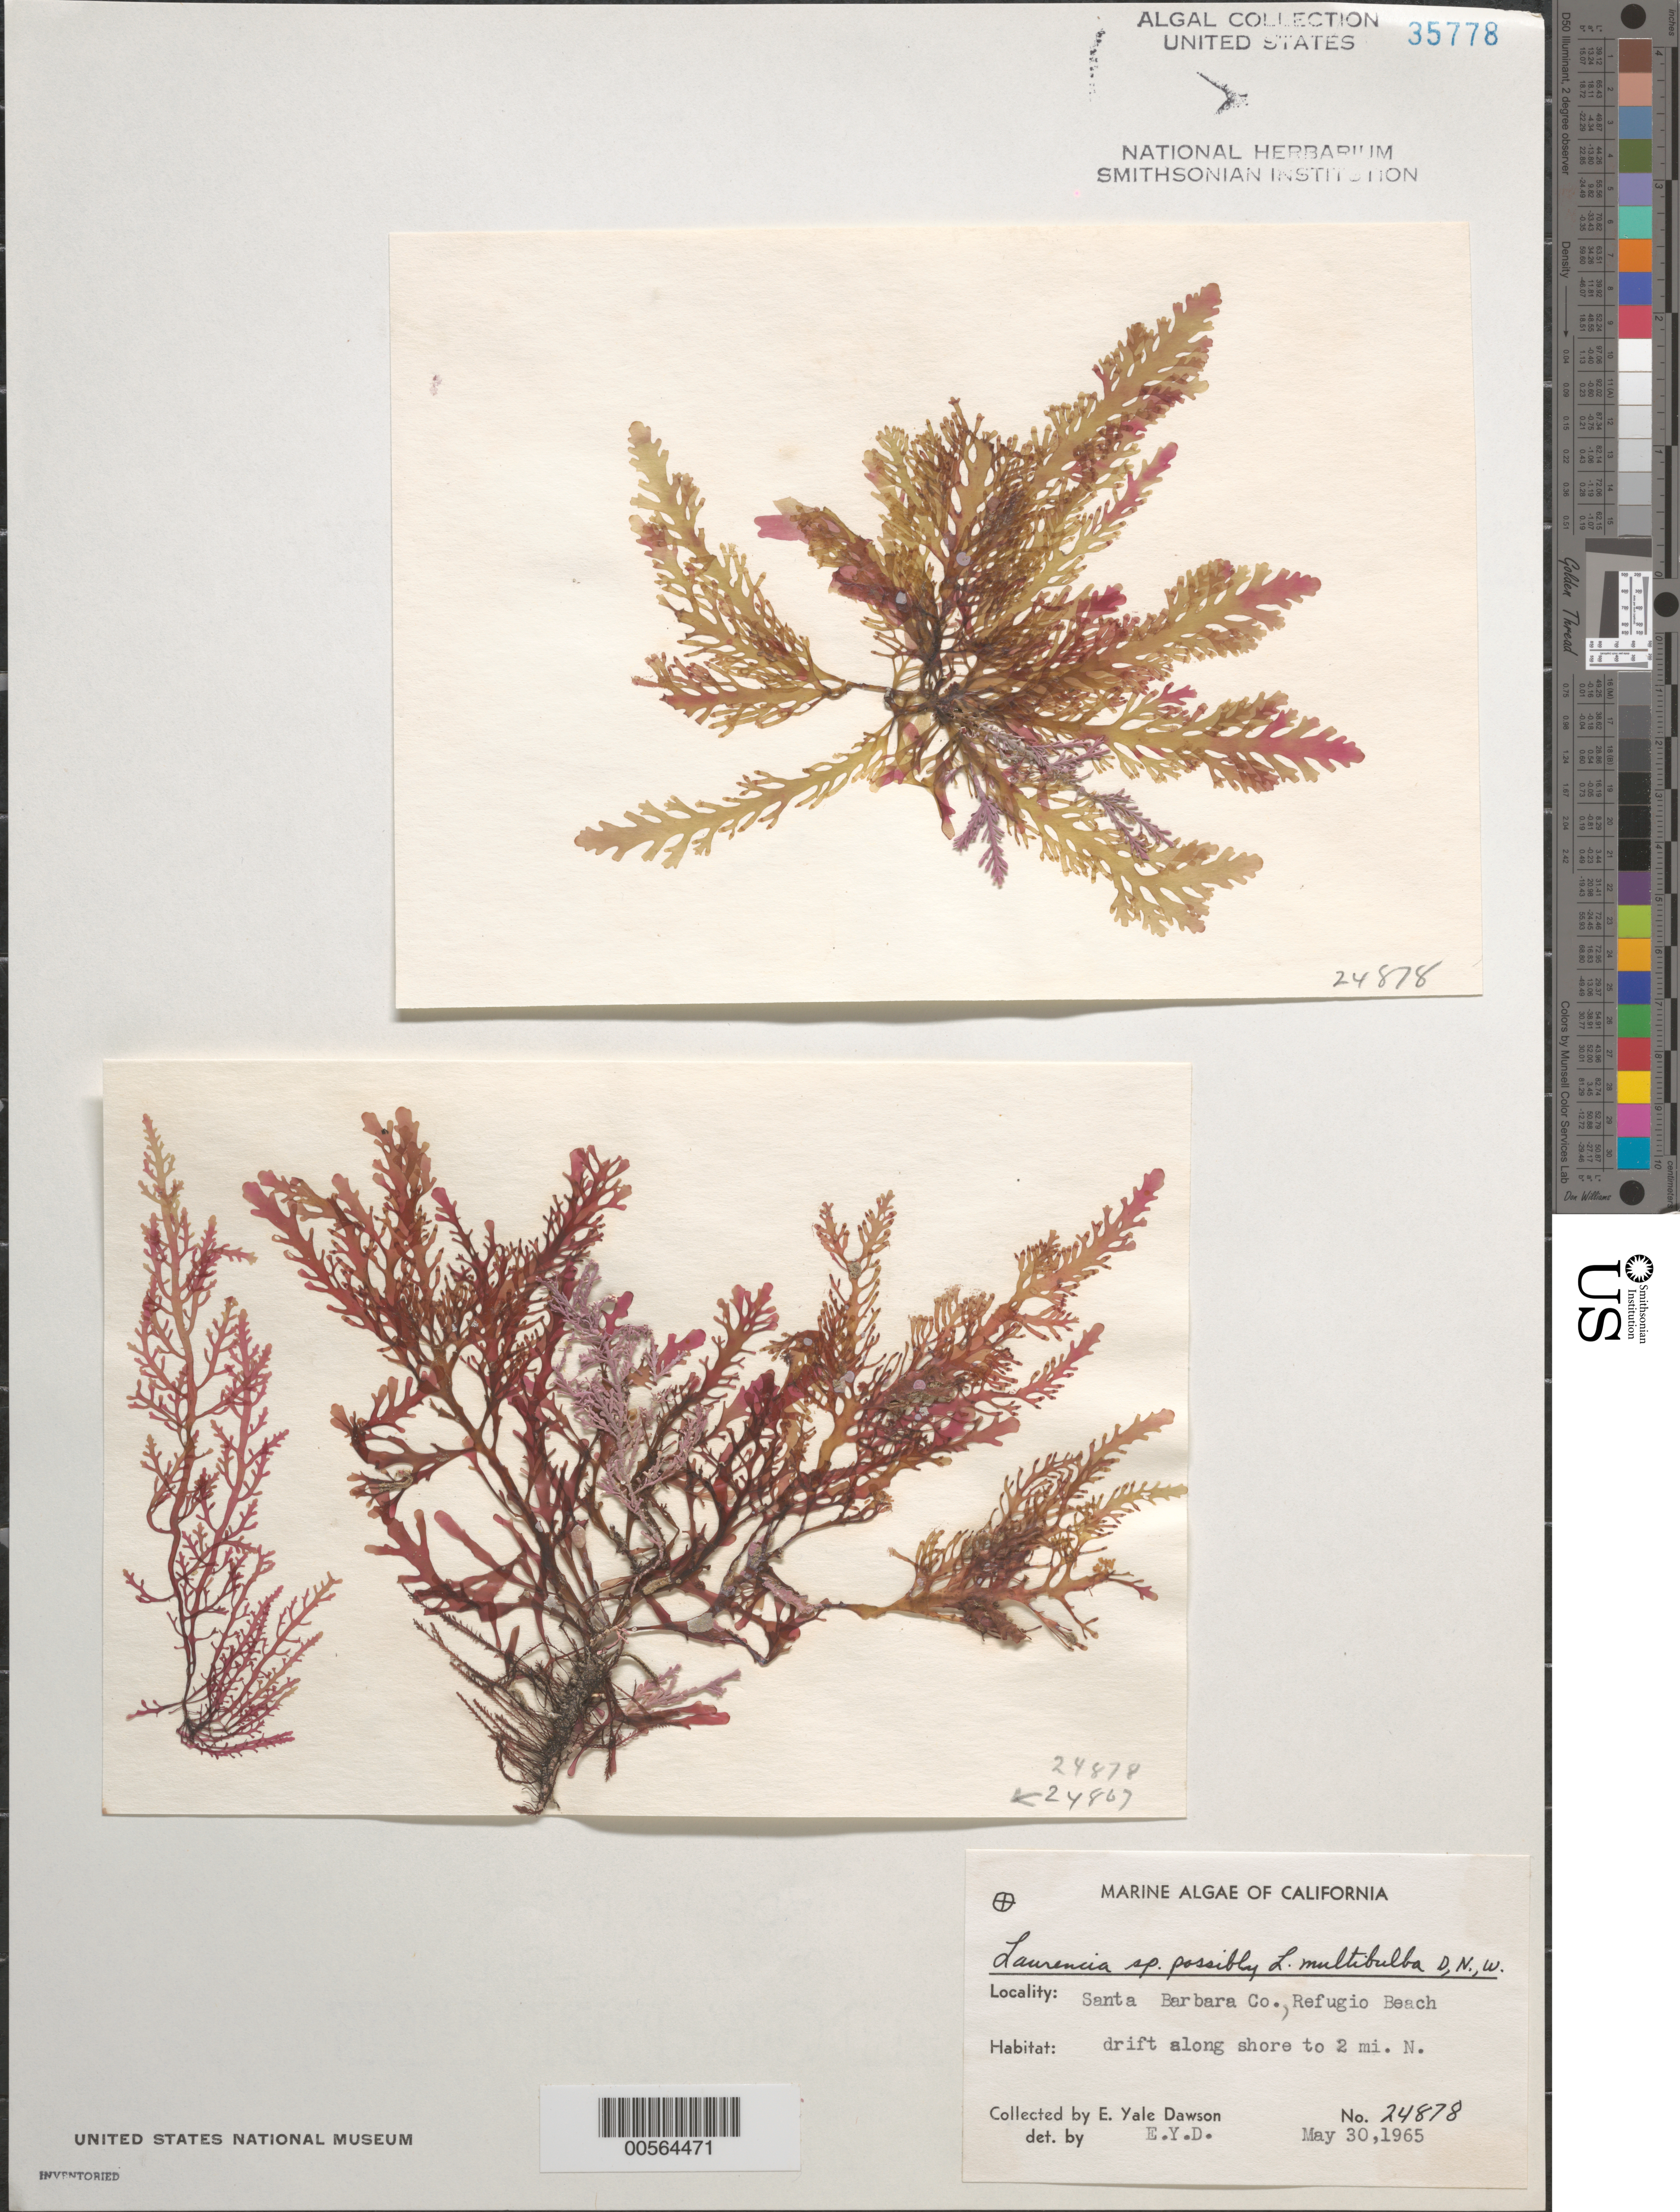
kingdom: Plantae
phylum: Rhodophyta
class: Florideophyceae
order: Ceramiales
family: Rhodomelaceae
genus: Osmundea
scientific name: Osmundea multibulba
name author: (E.Y. Dawson et al.) K.W. Nam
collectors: E. Y. Dawson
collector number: EYD 24878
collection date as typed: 30 May 1965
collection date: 1965-05-30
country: United States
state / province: California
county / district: Santa Barbara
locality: Refugio Beach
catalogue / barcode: US 35778